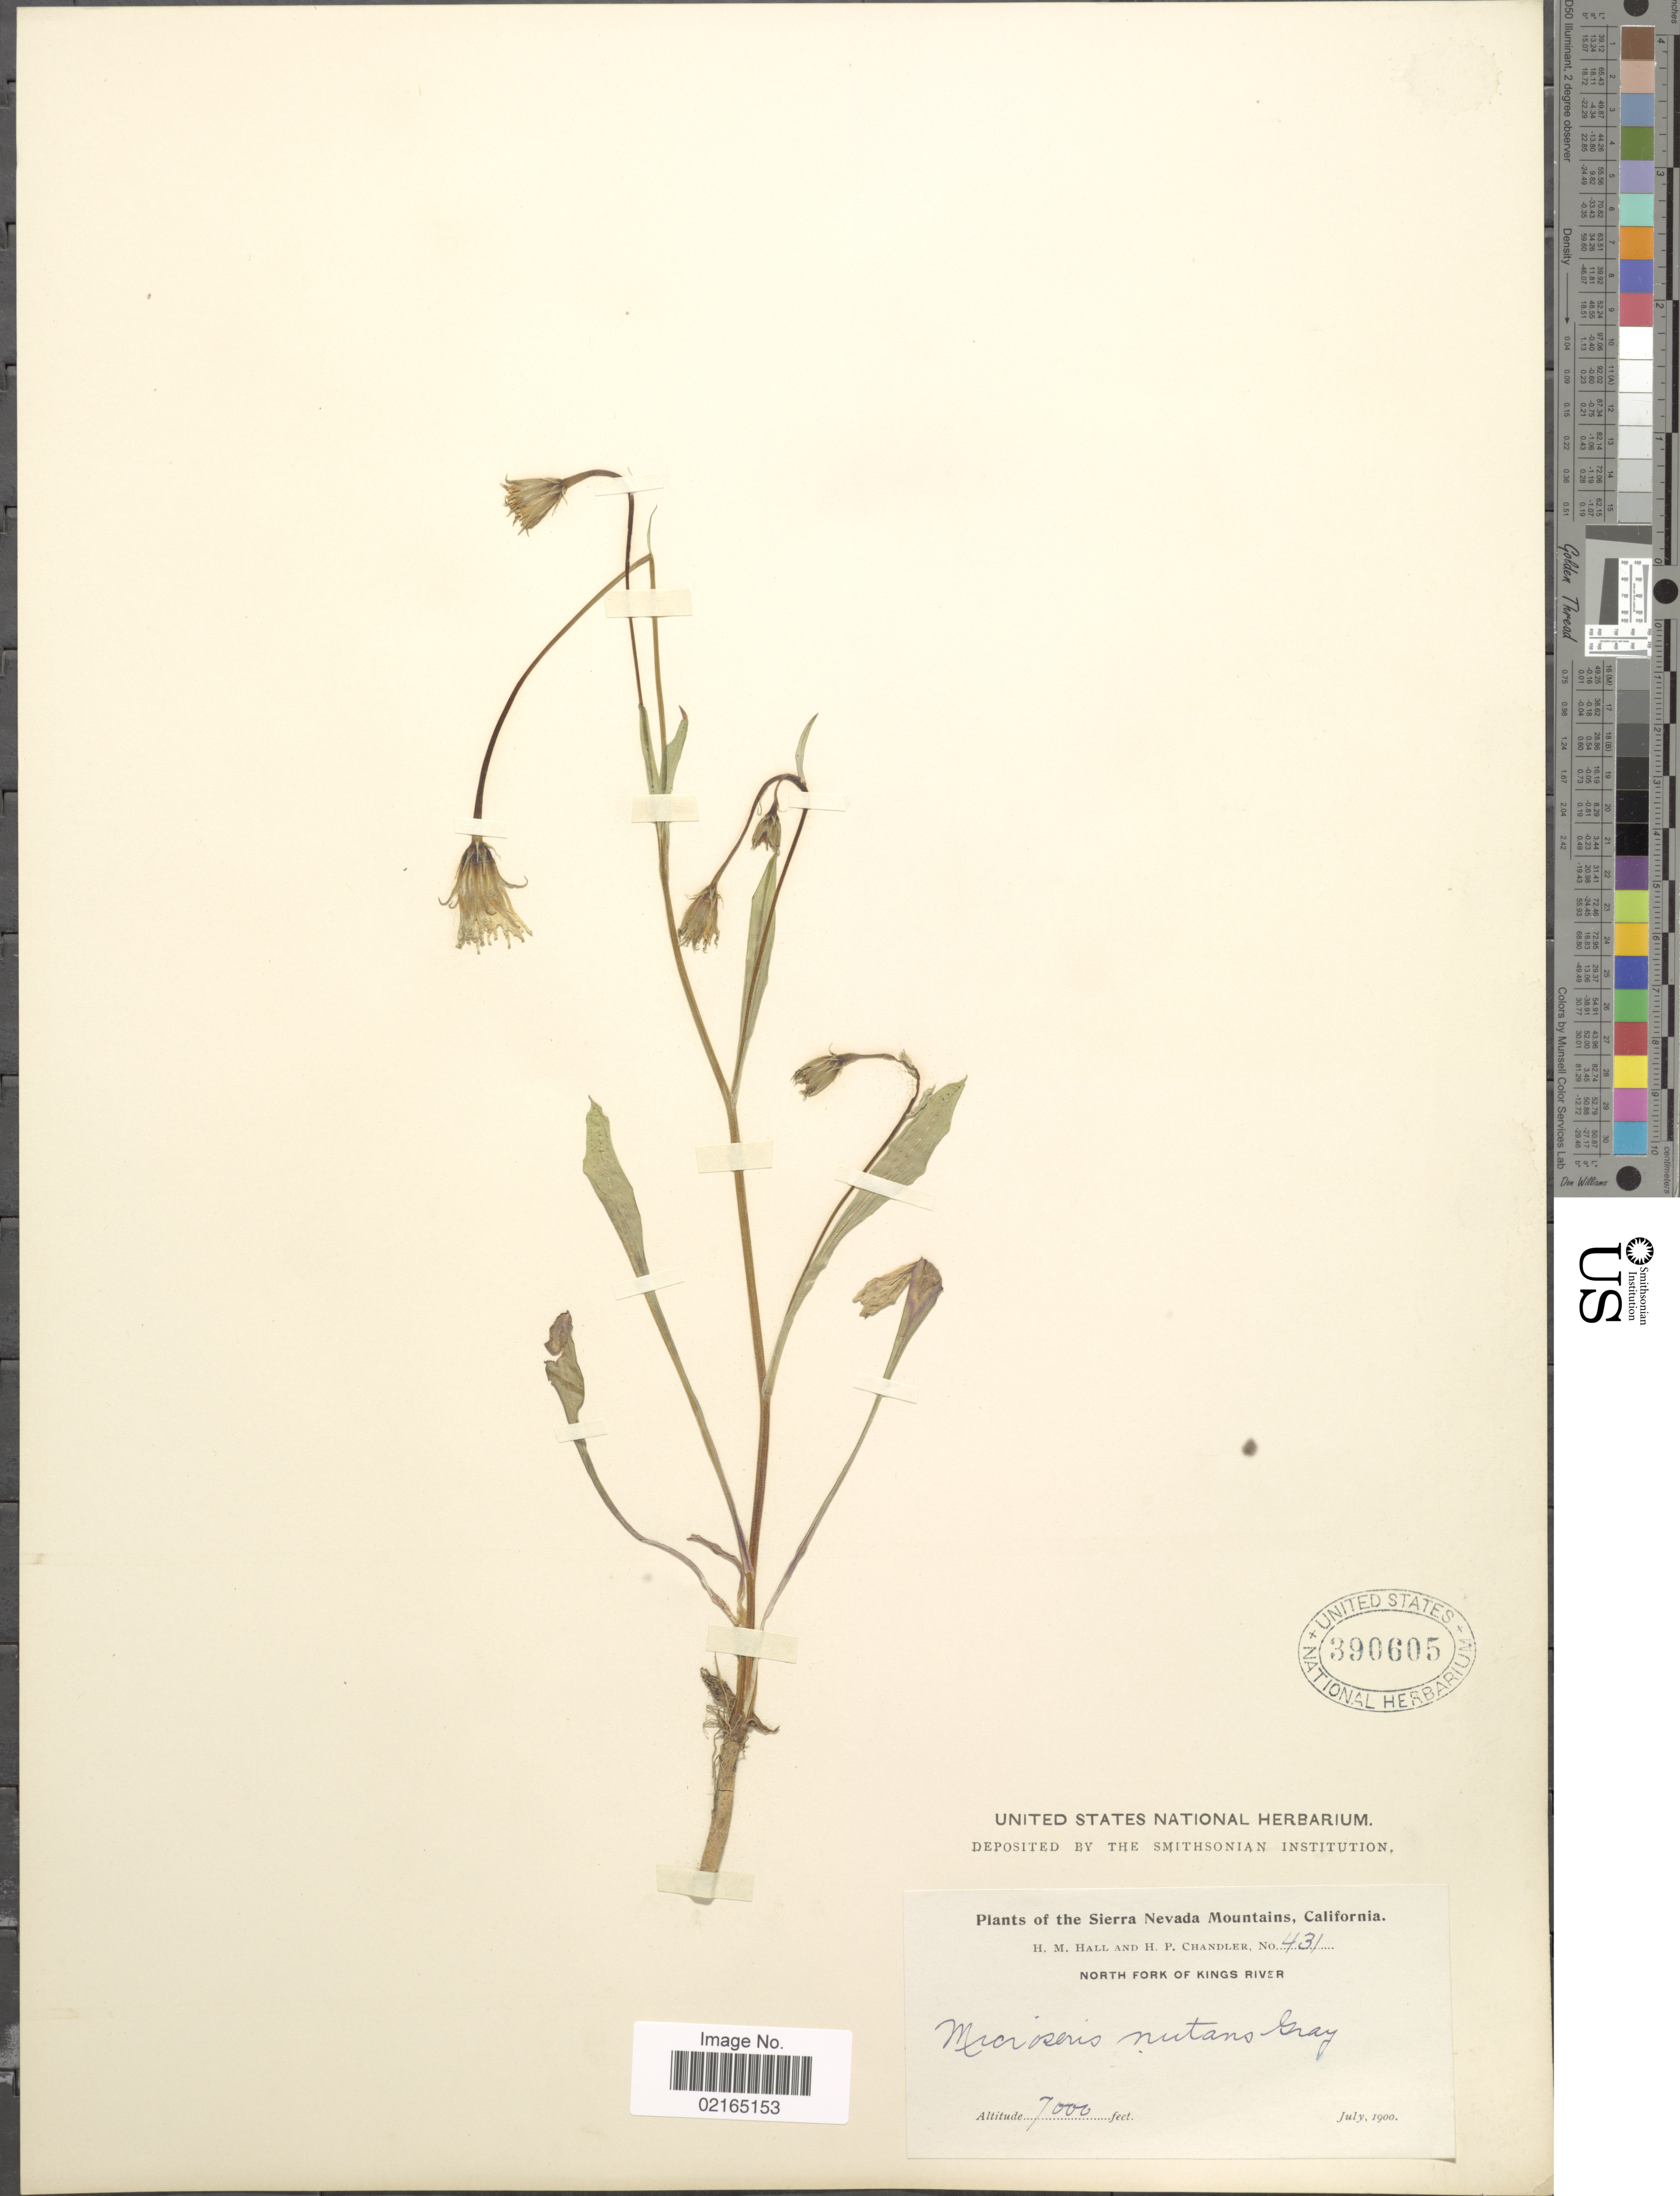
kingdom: Plantae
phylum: Tracheophyta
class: Magnoliopsida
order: Asterales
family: Asteraceae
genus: Microseris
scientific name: Microseris nutans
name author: (Hook.) Sch. Bip.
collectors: H. M. Hall & H. Chandler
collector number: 431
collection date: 1900-07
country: United States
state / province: California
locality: The Sierra Nevada Mountains, North Fork of Kings River.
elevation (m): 2134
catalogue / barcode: US 390605